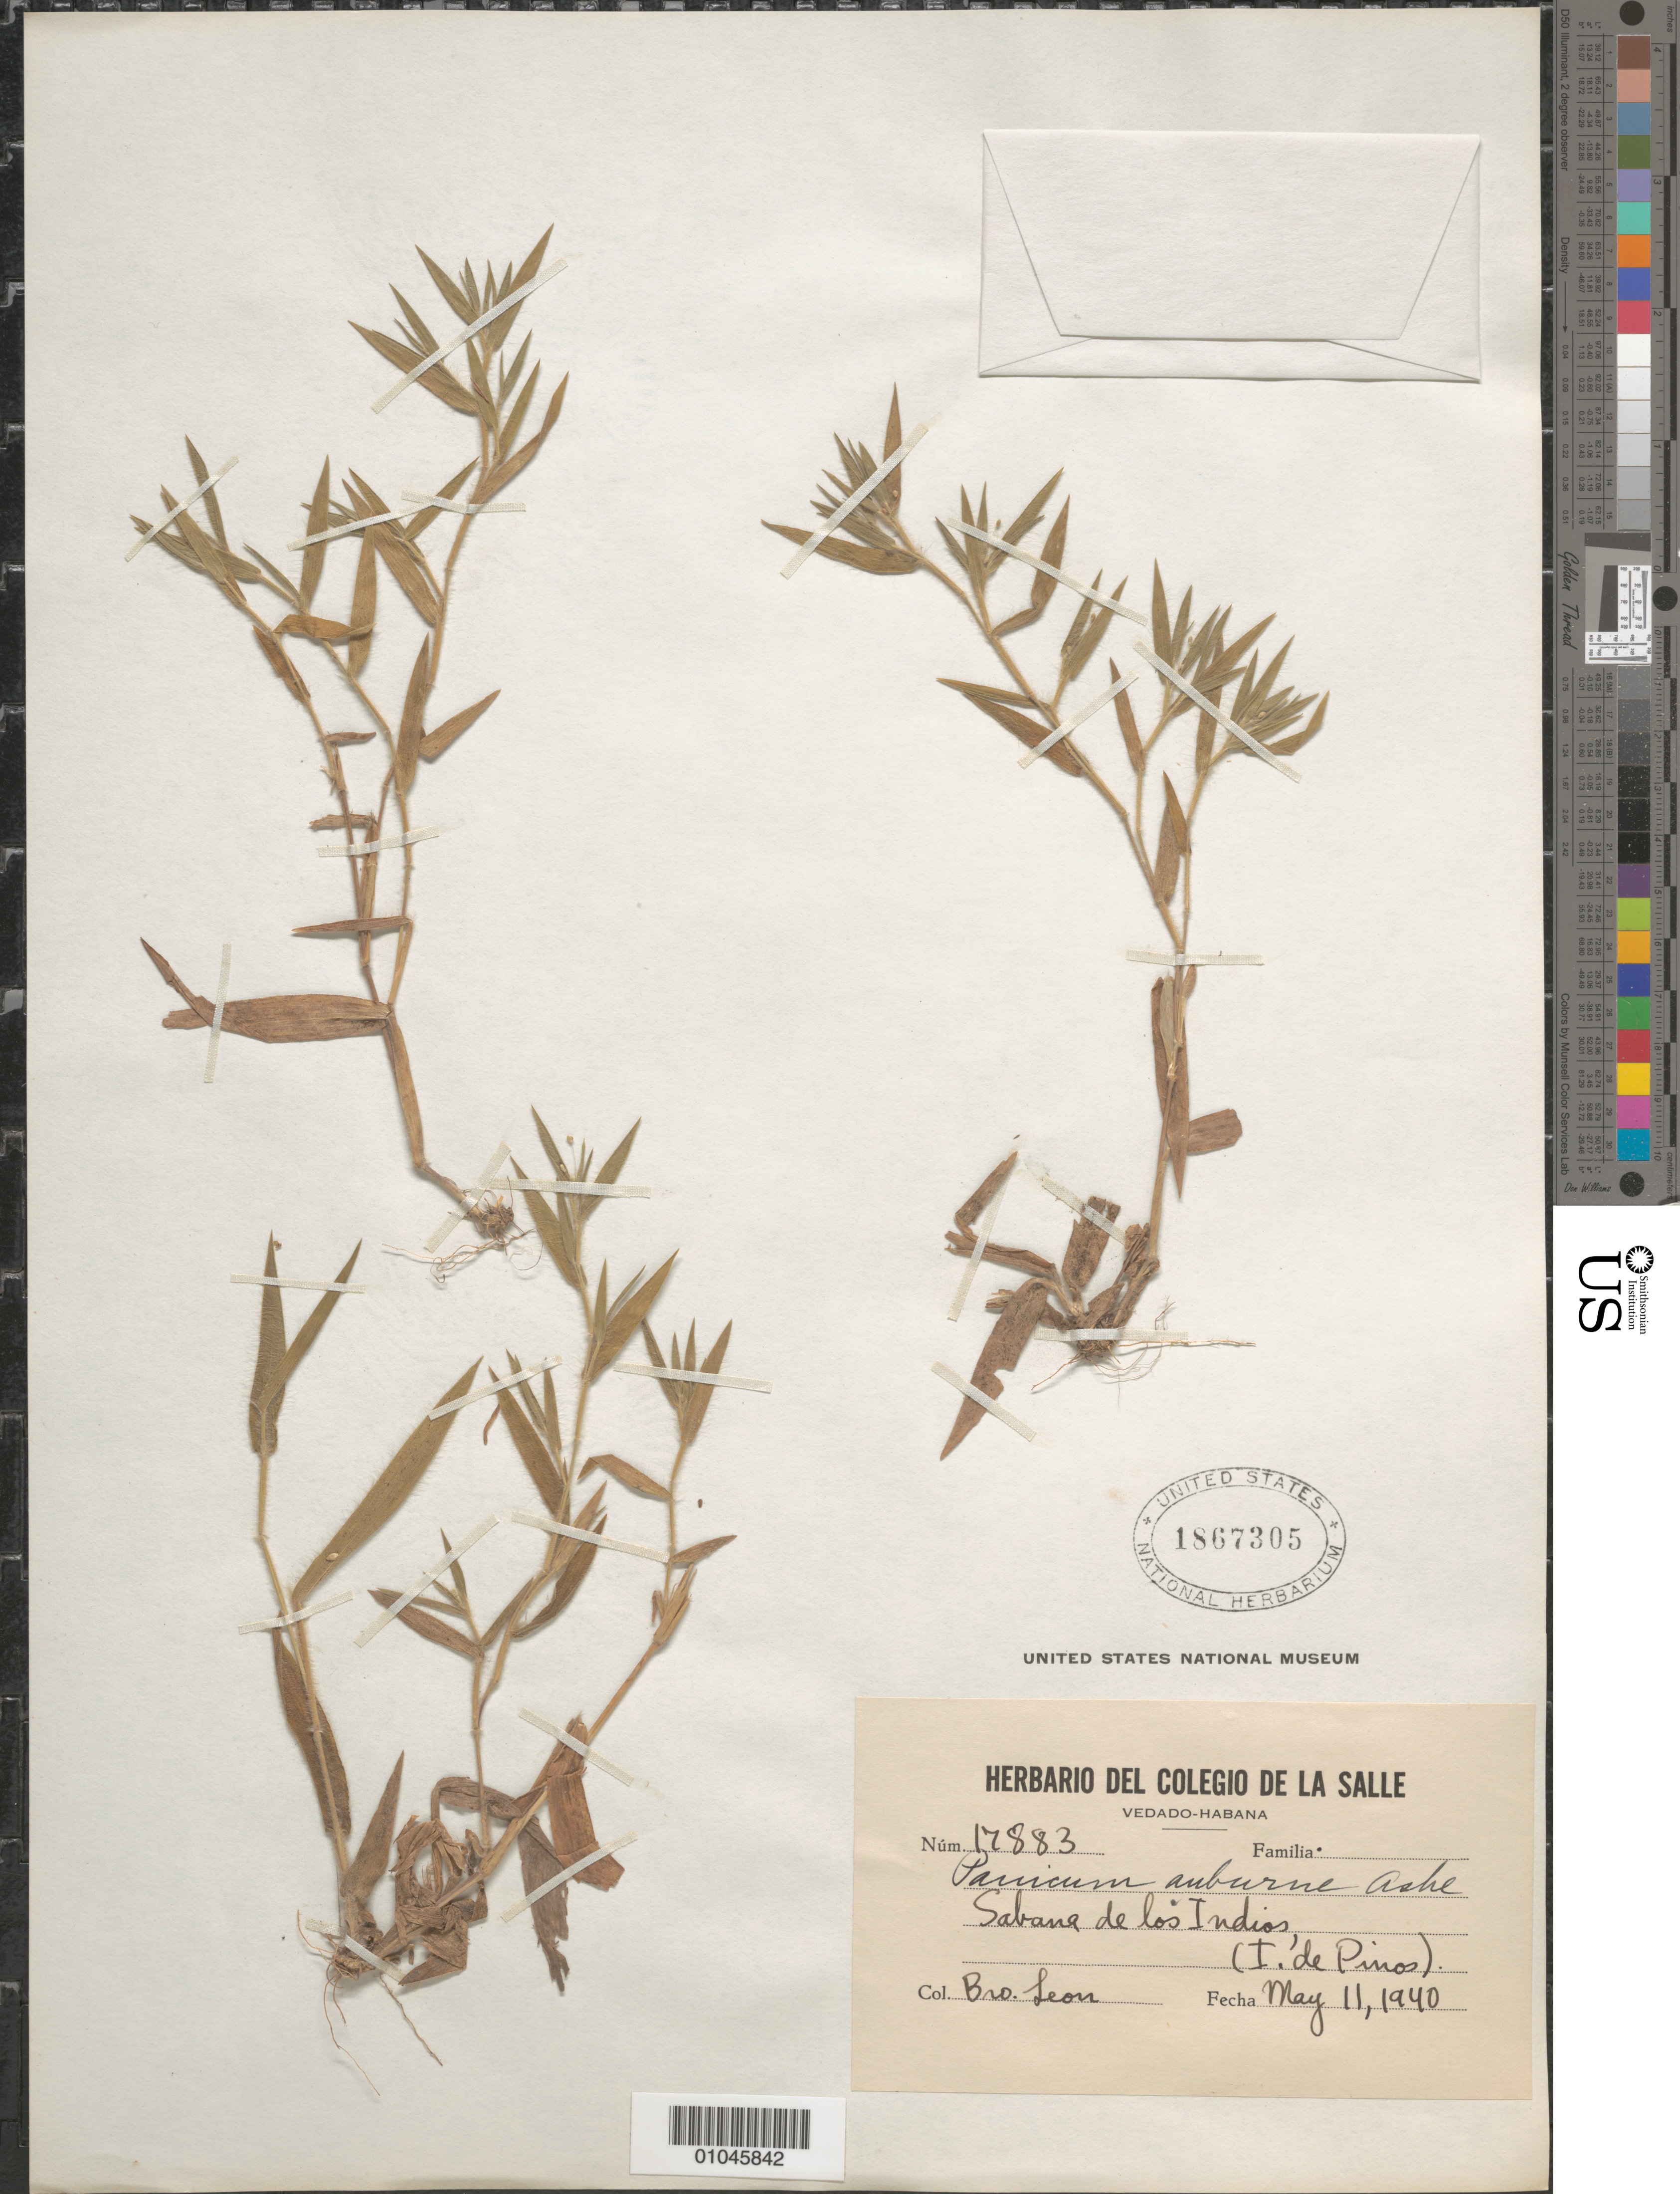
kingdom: Plantae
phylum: Tracheophyta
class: Liliopsida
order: Poales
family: Poaceae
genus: Panicum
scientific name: Panicum auburne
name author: Ashe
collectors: Bro. León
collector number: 17883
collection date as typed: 11 May 1940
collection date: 1940-05-11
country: Cuba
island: Cuba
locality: Sabana de los Indios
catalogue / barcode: US 1867305